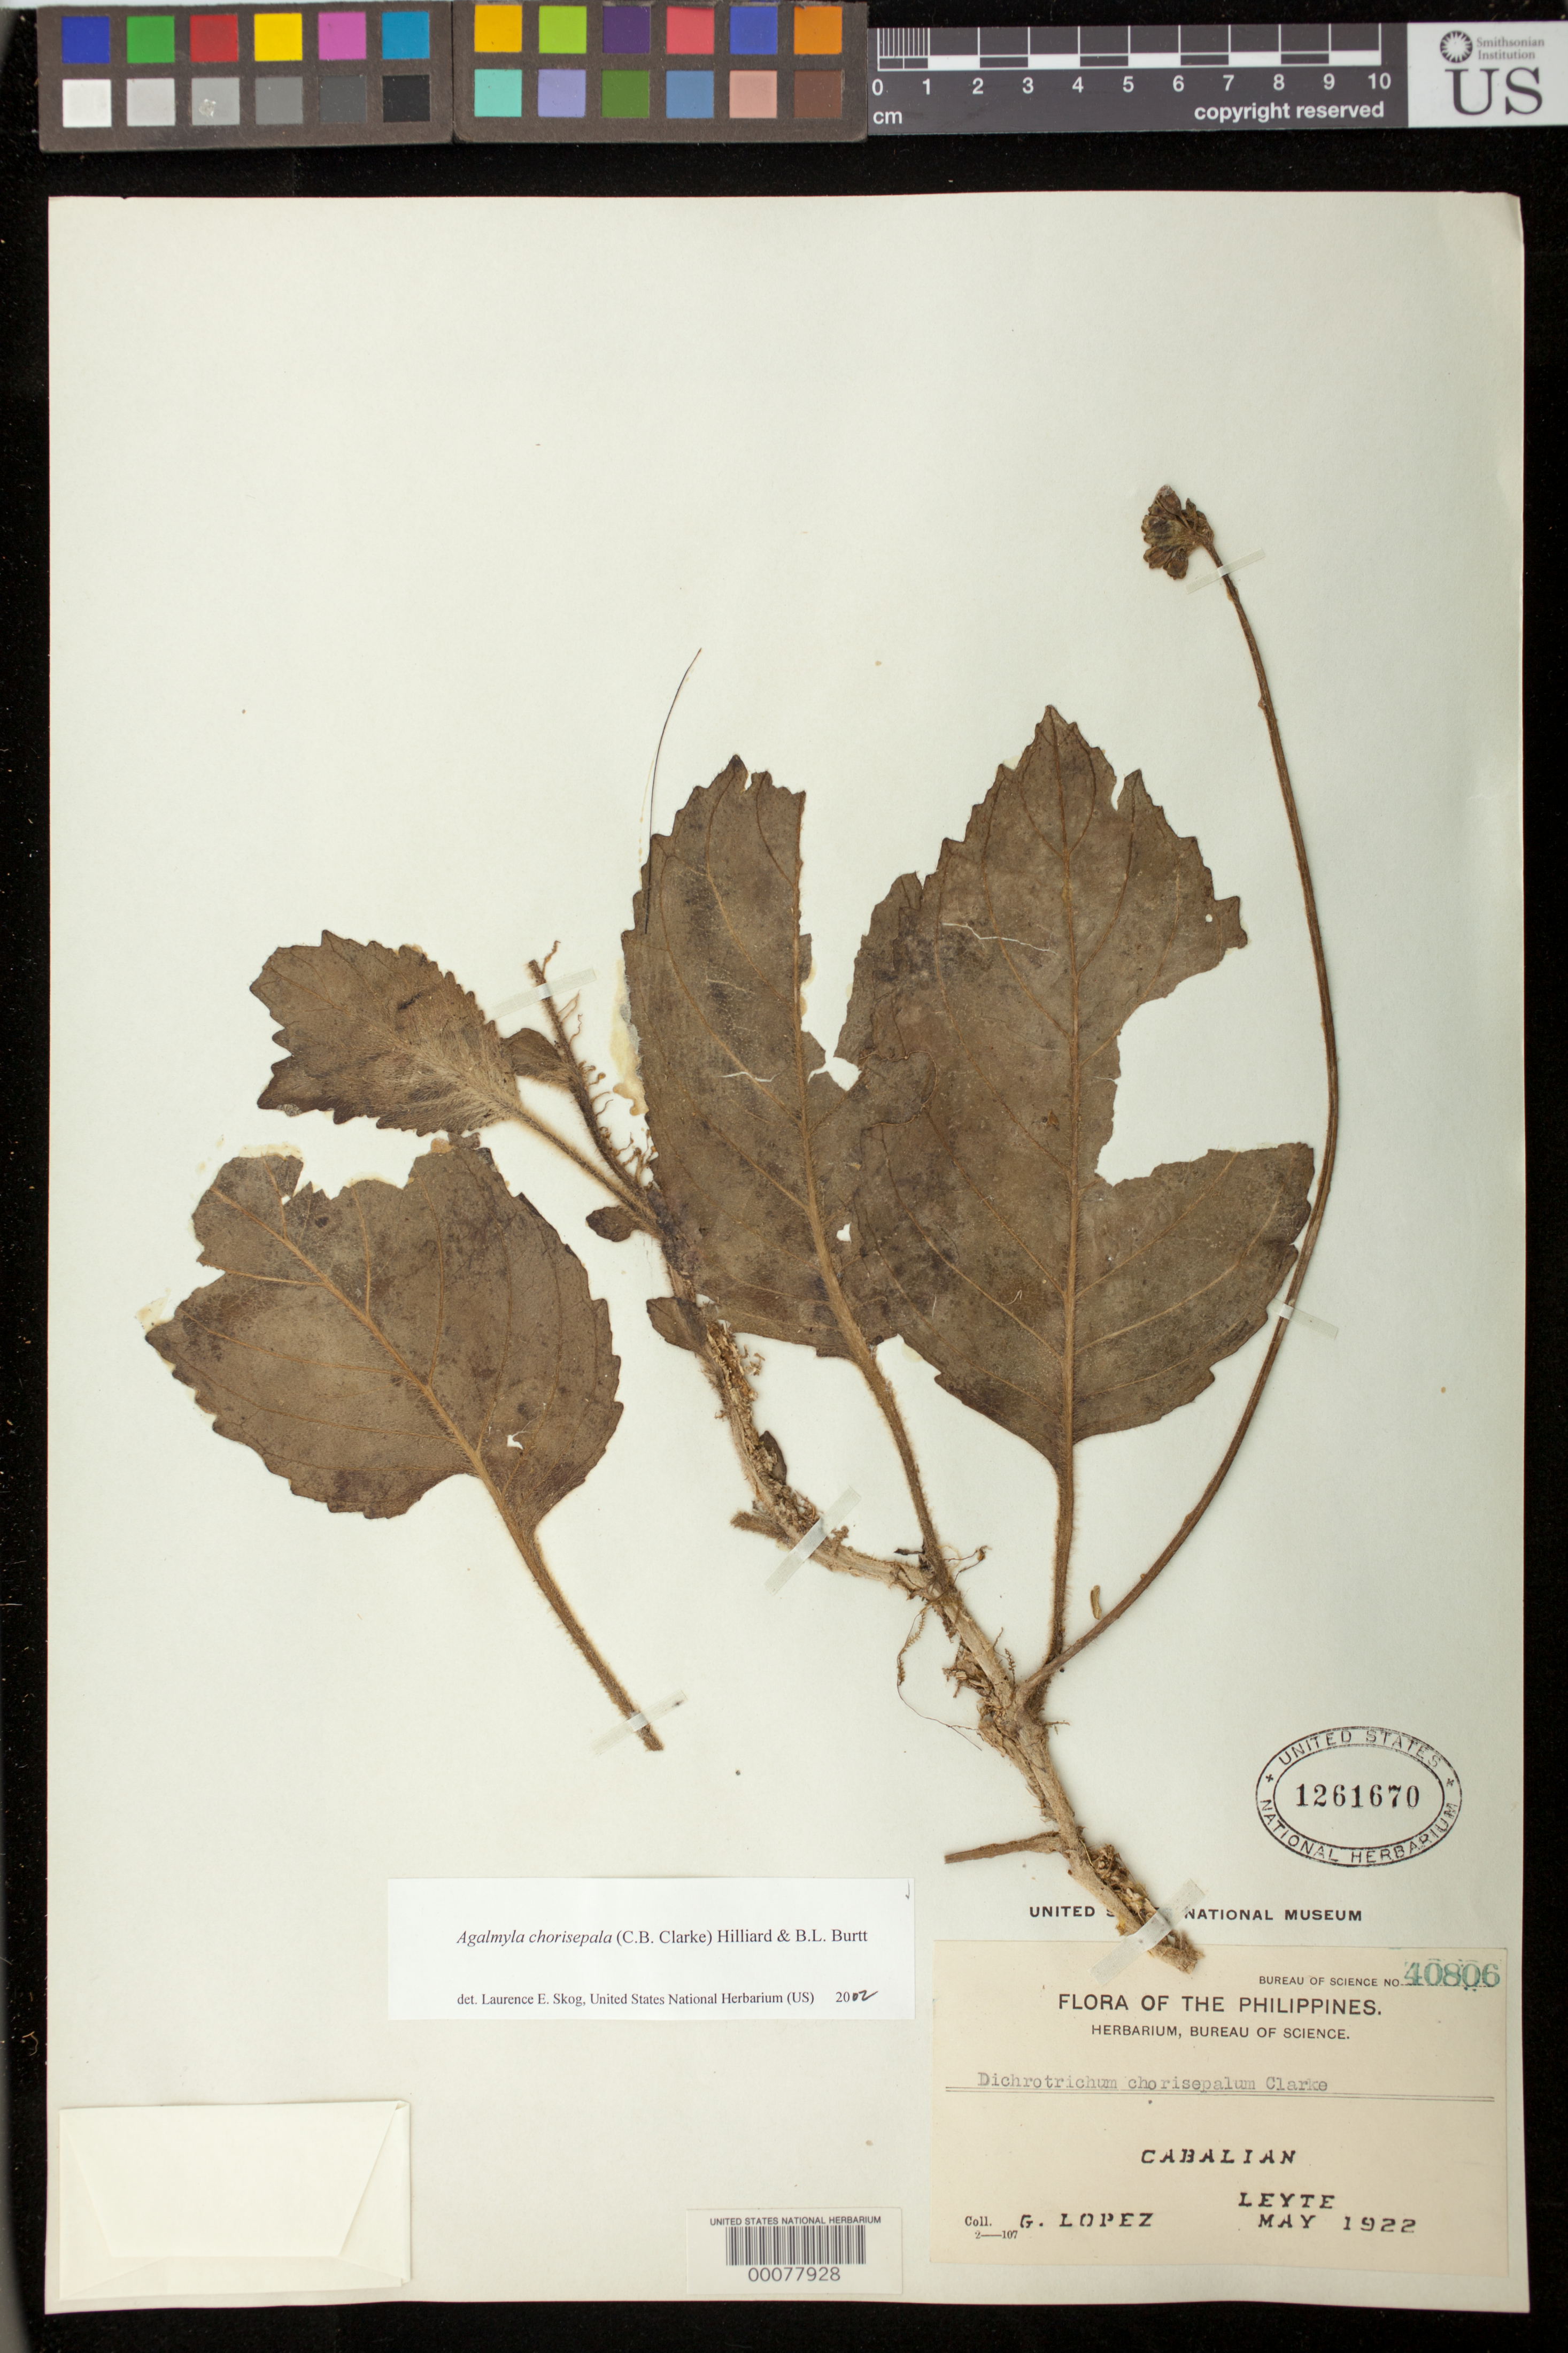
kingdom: Plantae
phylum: Tracheophyta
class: Magnoliopsida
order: Lamiales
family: Gesneriaceae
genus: Agalmyla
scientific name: Agalmyla chorisepala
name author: (C.B. Clarke) Hilliard & B.L. Burtt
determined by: Skog, Laurence E.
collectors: G. Lopéz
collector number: Bur. Sci. 40806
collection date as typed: May 1922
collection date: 1922-05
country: Philippines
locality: Cabalian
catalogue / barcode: US 1261670